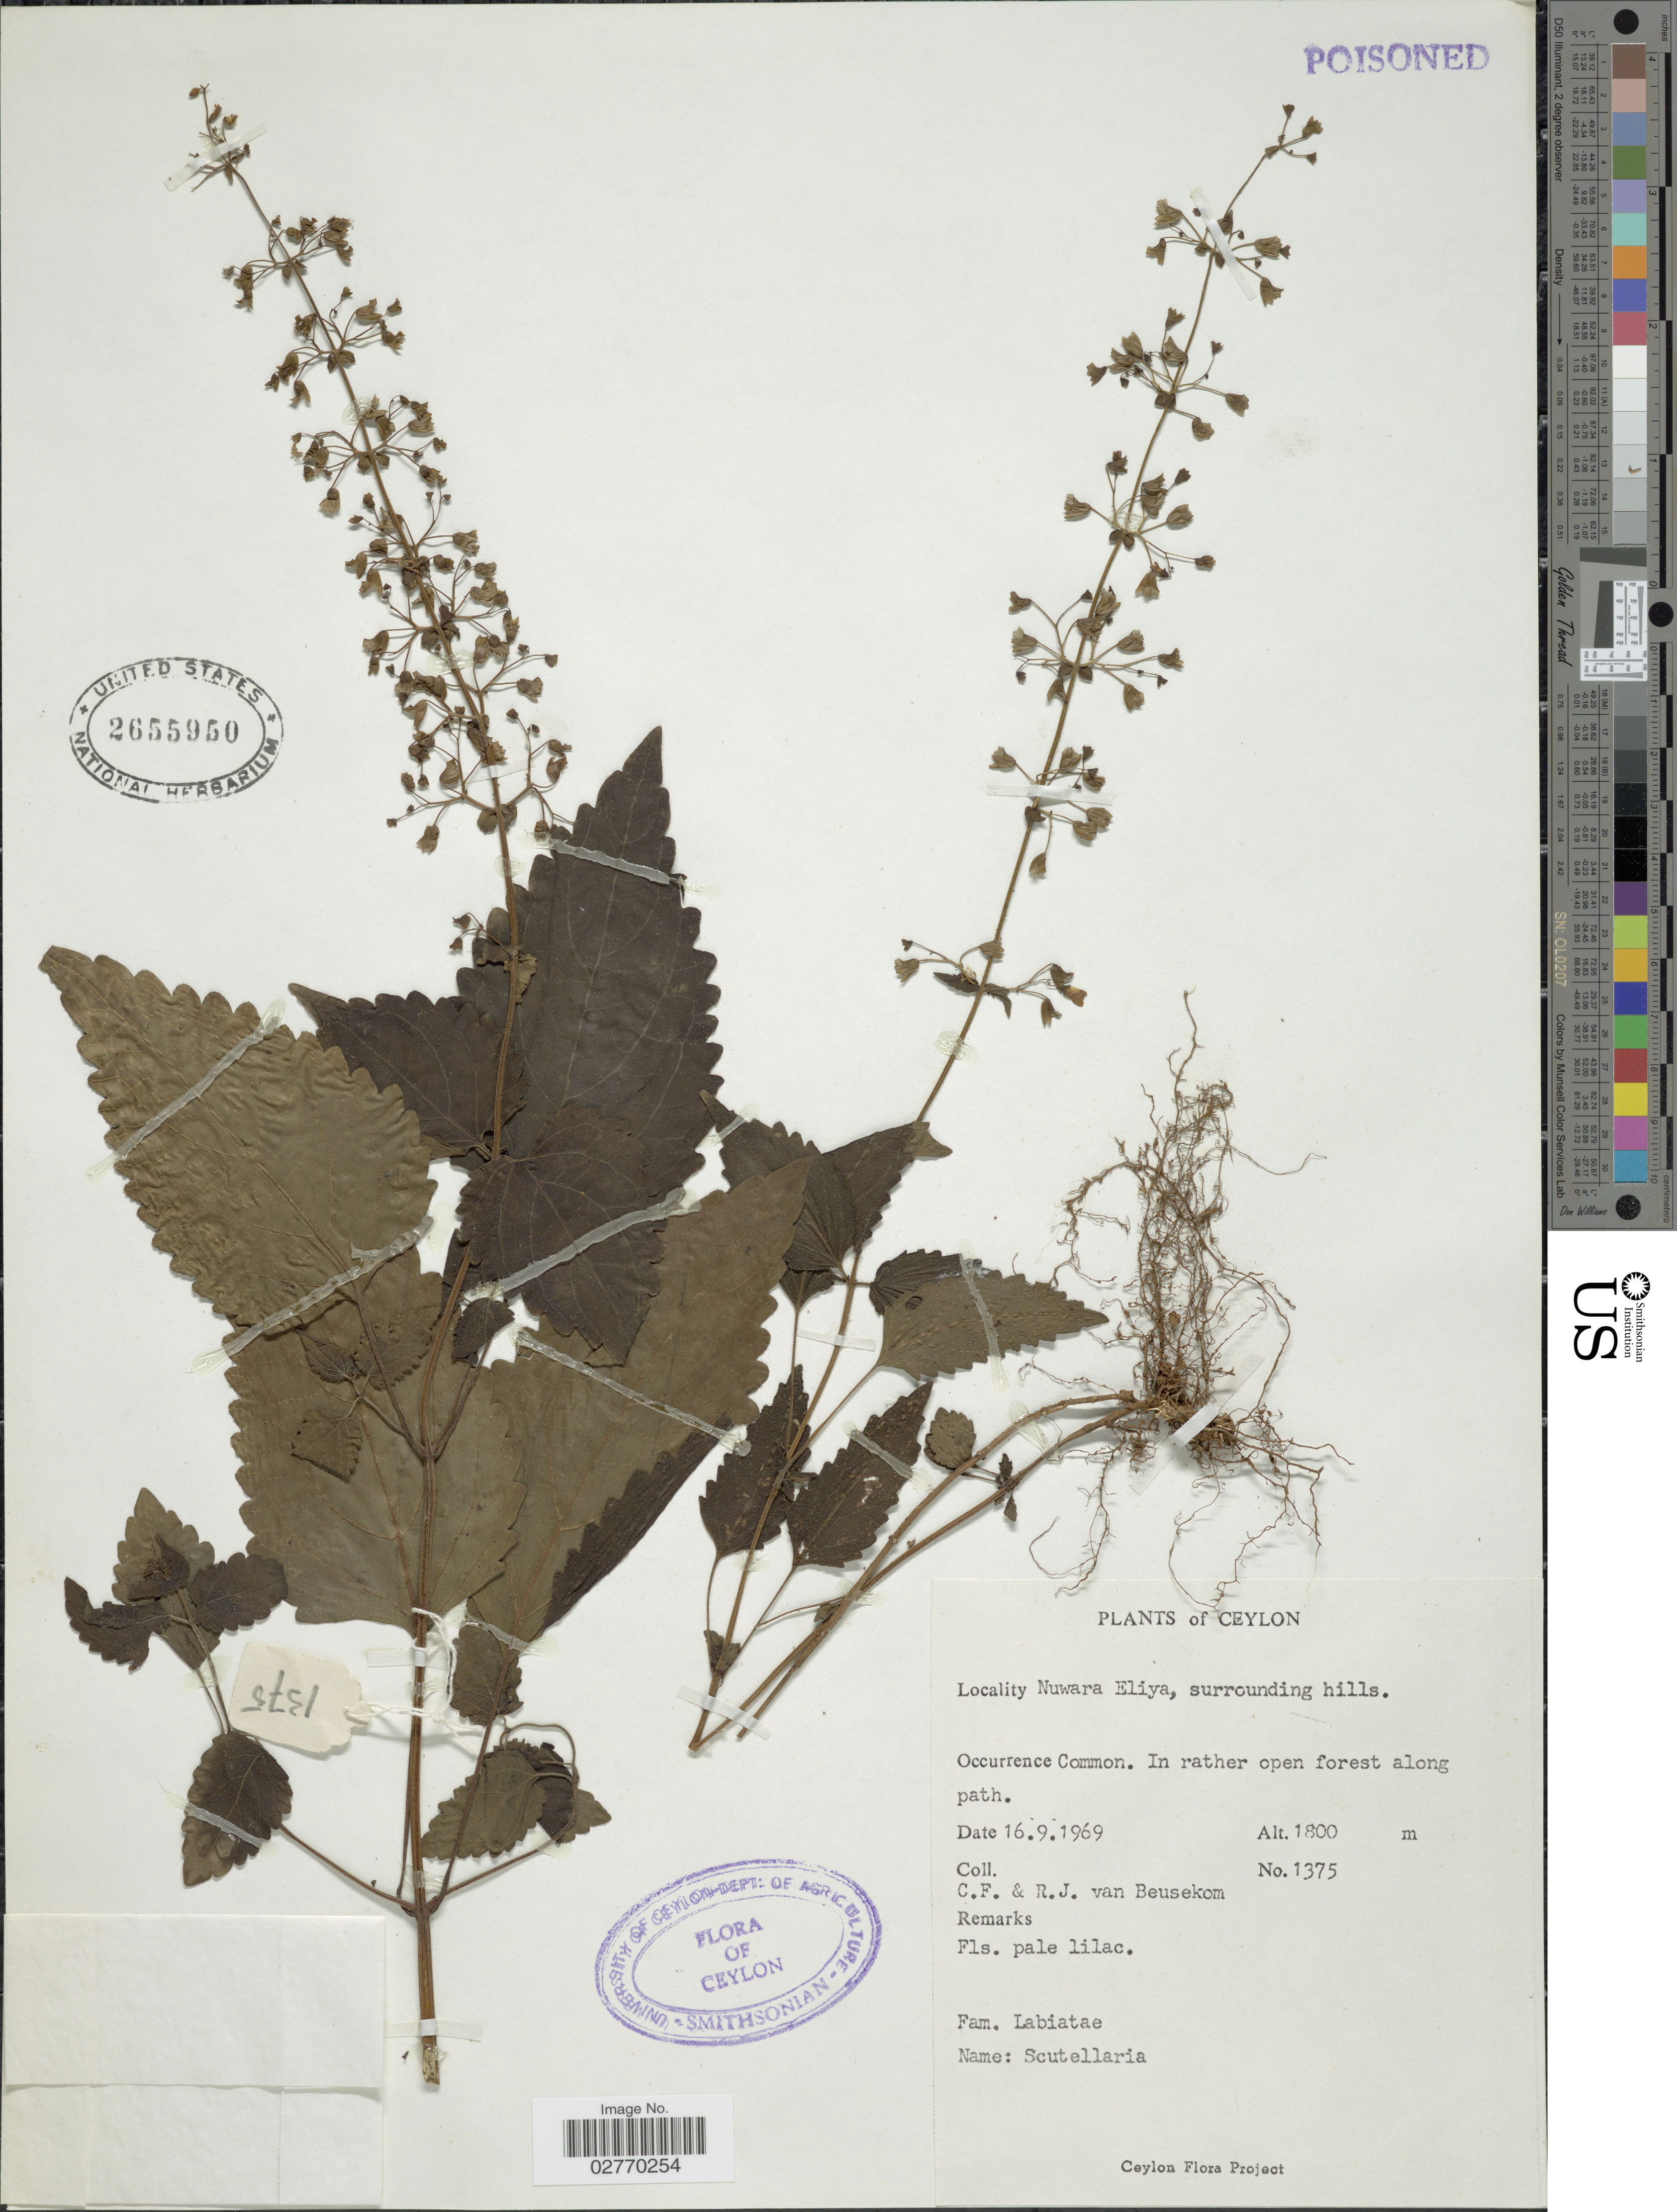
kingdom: Plantae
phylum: Tracheophyta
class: Magnoliopsida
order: Lamiales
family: Lamiaceae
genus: Scutellaria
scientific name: Scutellaria sp.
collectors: C. F. Beusekom & P. A. Rydberg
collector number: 1375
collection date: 1969-09-16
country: Sri Lanka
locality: Ceylon. In rather forest along path.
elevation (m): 1800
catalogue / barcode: US 2655950